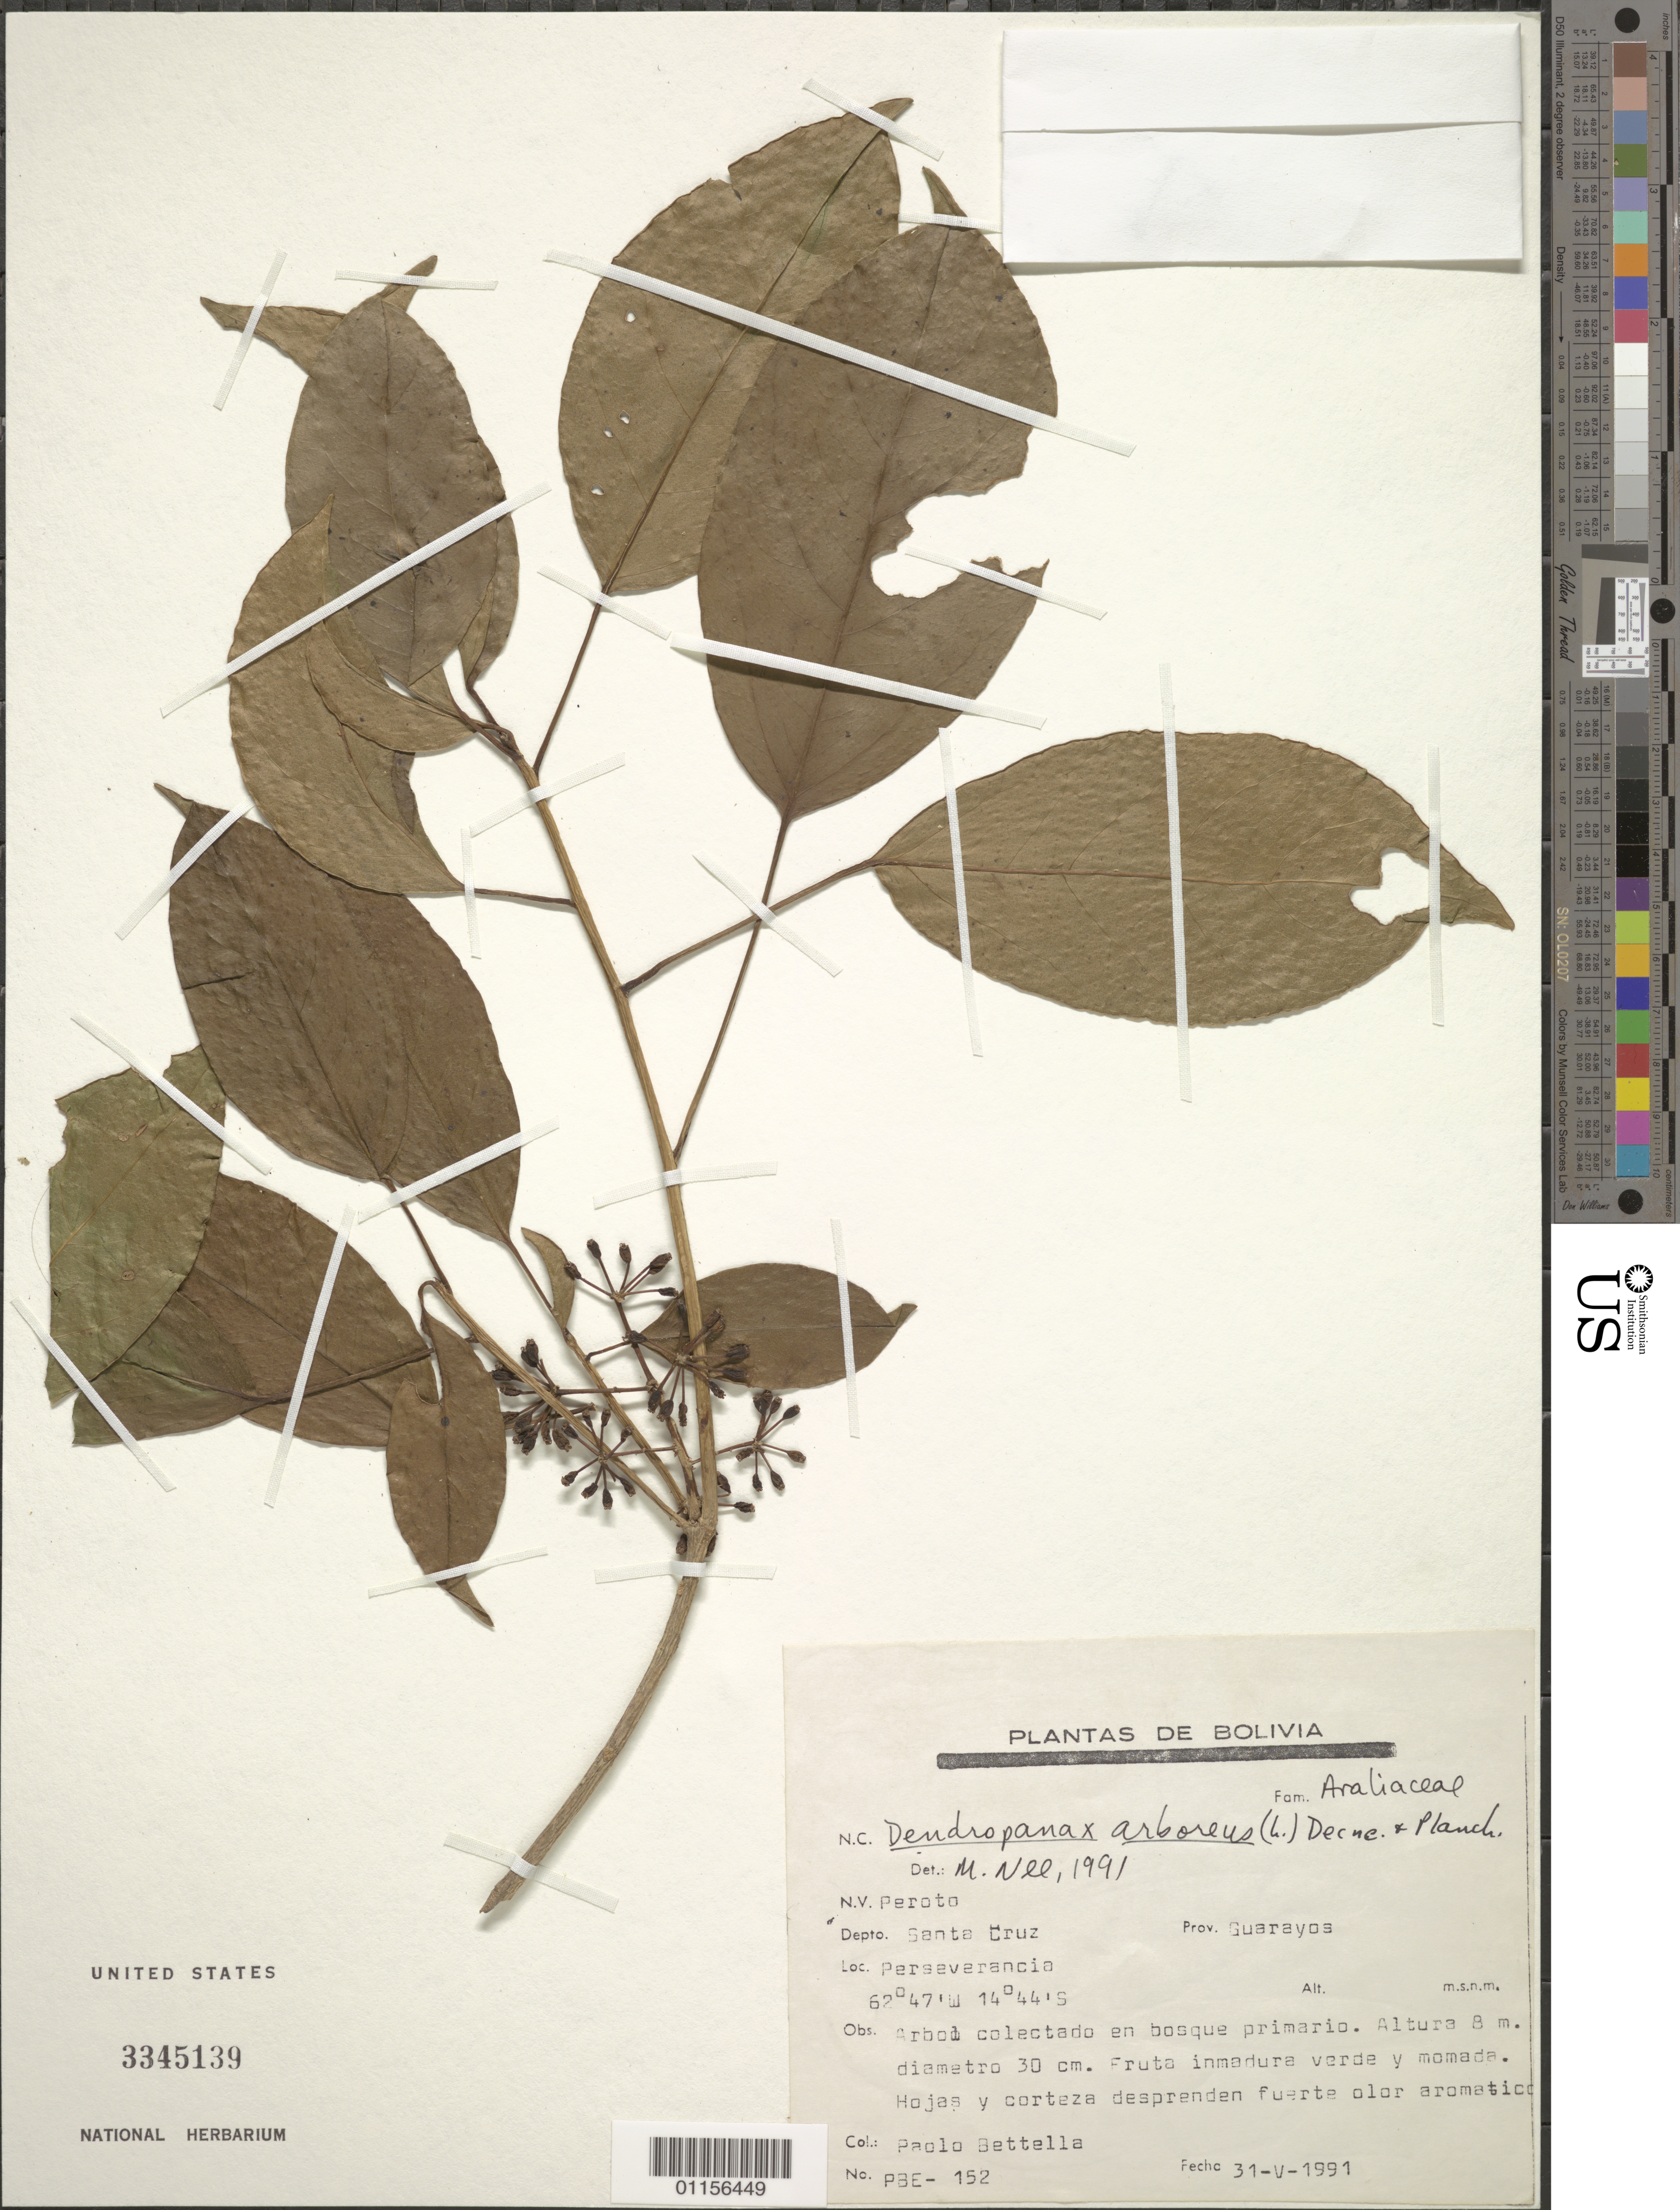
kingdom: Plantae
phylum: Tracheophyta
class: Magnoliopsida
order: Apiales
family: Araliaceae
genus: Dendropanax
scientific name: Dendropanax arboreus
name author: (L.) Decne. & Planch.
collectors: P. Bettella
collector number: PBE - 152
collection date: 1991-05-31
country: Bolivia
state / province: Santa Cruz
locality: Prov. Guarayos. N.V. Peroto. Perseverancia.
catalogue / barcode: US 3345139